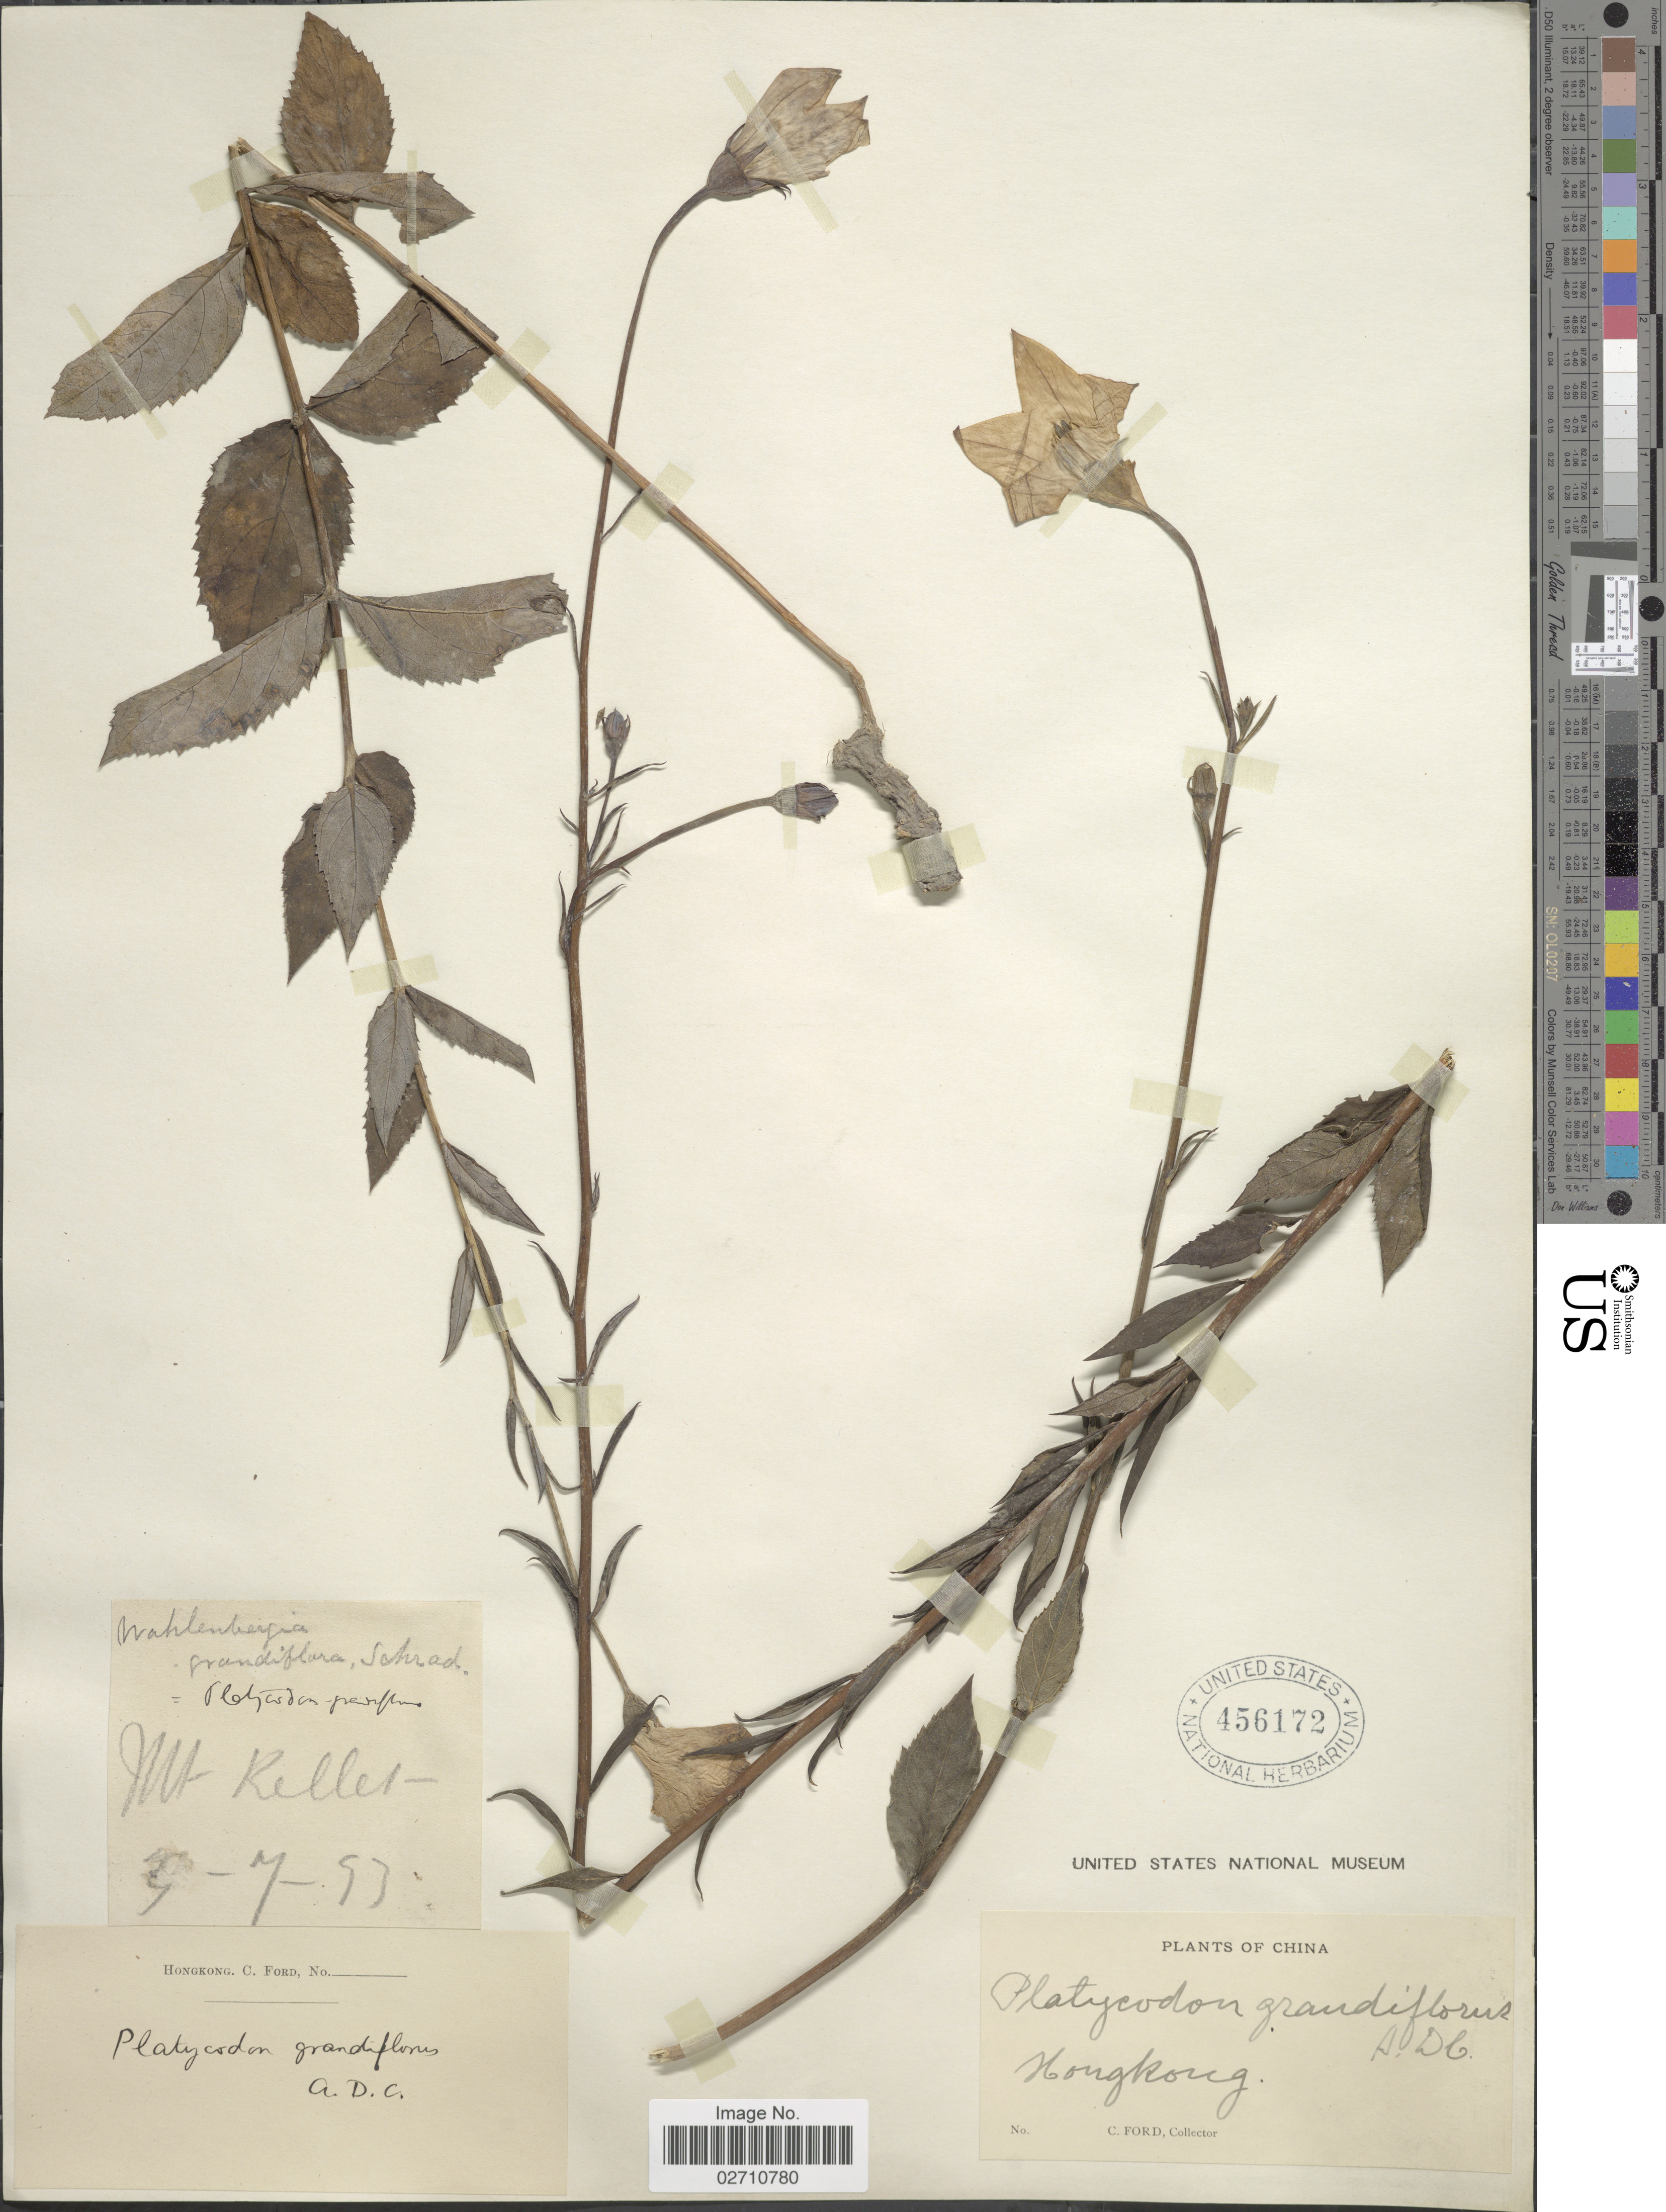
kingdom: Plantae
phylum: Tracheophyta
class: Magnoliopsida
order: Asterales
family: Campanulaceae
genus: Platycodon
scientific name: Platycodon grandiflorus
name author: (Jacq.) A. DC.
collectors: C. Ford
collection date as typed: Transcribed d/m/y: 9/7/93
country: China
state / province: Hong Kong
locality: Mt Kellet [interpreted]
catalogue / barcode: US 456172